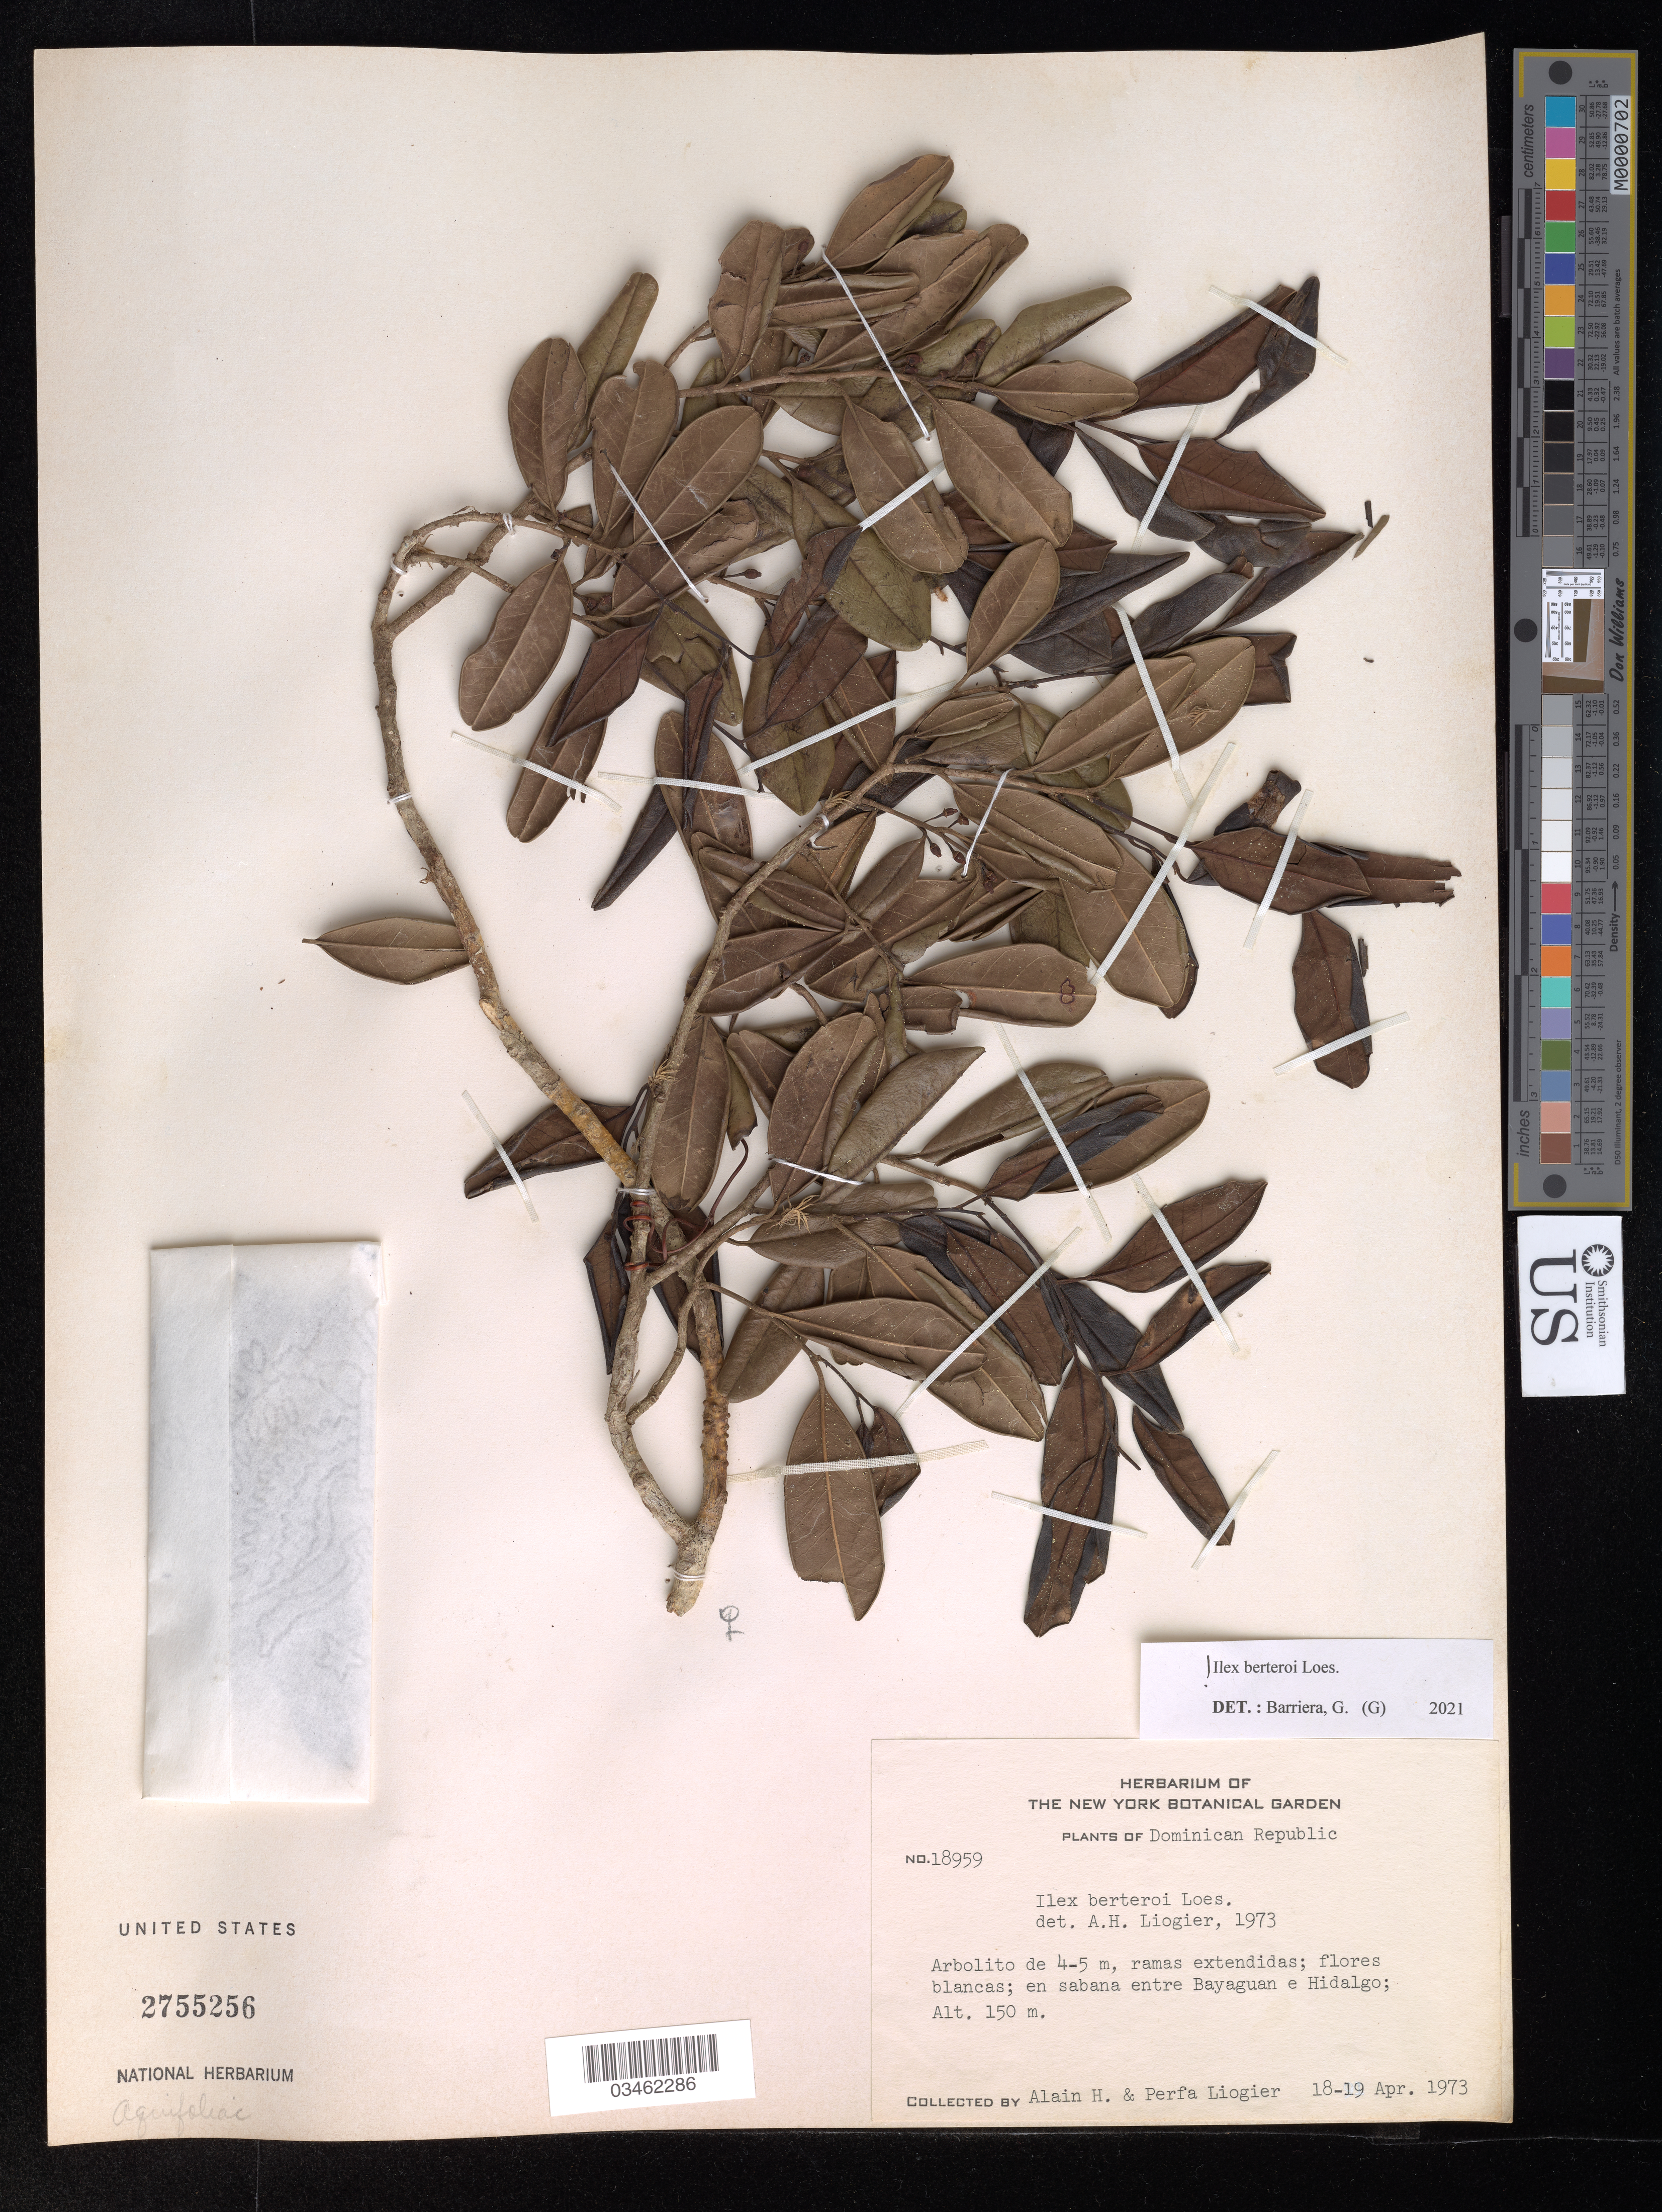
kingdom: Plantae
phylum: Tracheophyta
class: Magnoliopsida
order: Aquifoliales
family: Aquifoliaceae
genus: Ilex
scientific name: Ilex berteroi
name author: Loes.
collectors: A. H. Liogier & P. Liogier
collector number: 18959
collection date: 1973-04-18/1973-04-19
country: Dominican Republic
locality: En sabana entre Bayaguan e Hidalgo.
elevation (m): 150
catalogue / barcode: US 2755256